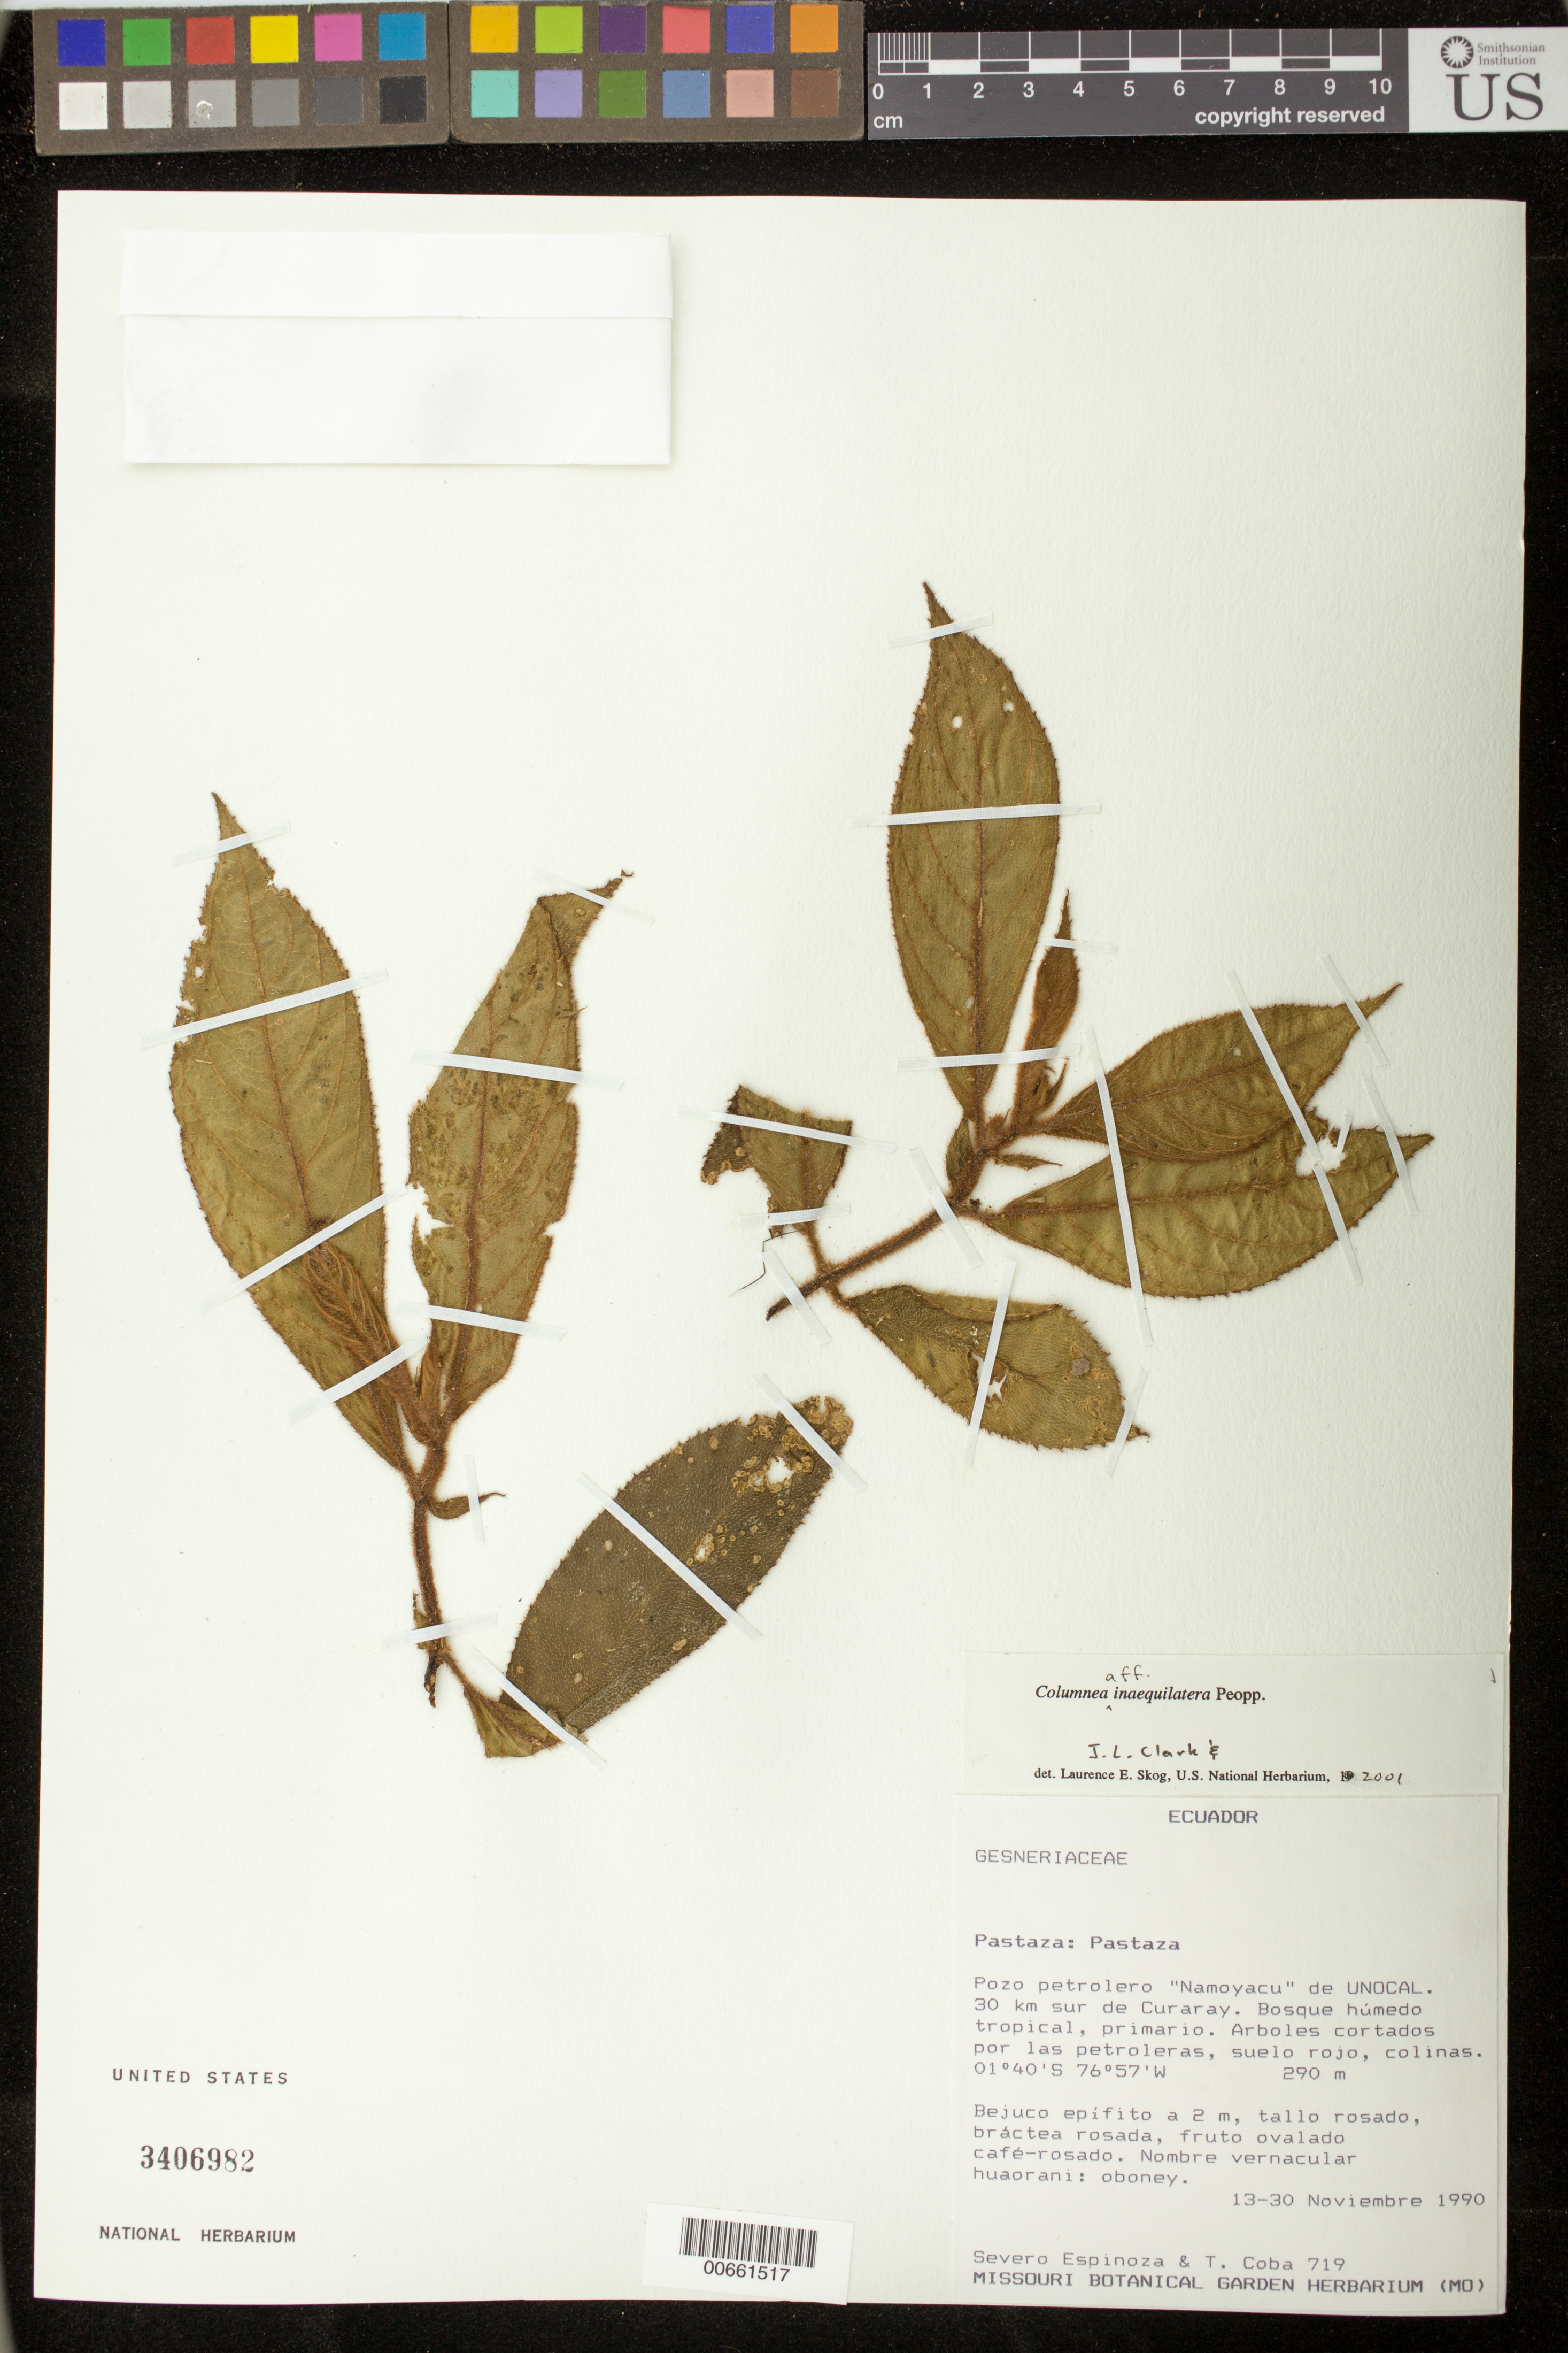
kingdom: Plantae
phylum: Tracheophyta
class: Magnoliopsida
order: Lamiales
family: Gesneriaceae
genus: Columnea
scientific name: Columnea inaequilatera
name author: Poepp.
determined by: Clark, J. L.; Skog, Laurence E.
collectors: S. Espinoza & T. Coba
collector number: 719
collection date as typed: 13-30 Nov 1990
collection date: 1990-11-13/1990-11-30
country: Ecuador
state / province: Pastaza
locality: Pastaza Canton; Pozo Petrolero "Namoyacu" de UNOCAL, 30 km Sur de Curaray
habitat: Bosque húmedo tropical, primario; arboles cortados por las petroleras, suelo rojo, colinas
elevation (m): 290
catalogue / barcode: US 3406982